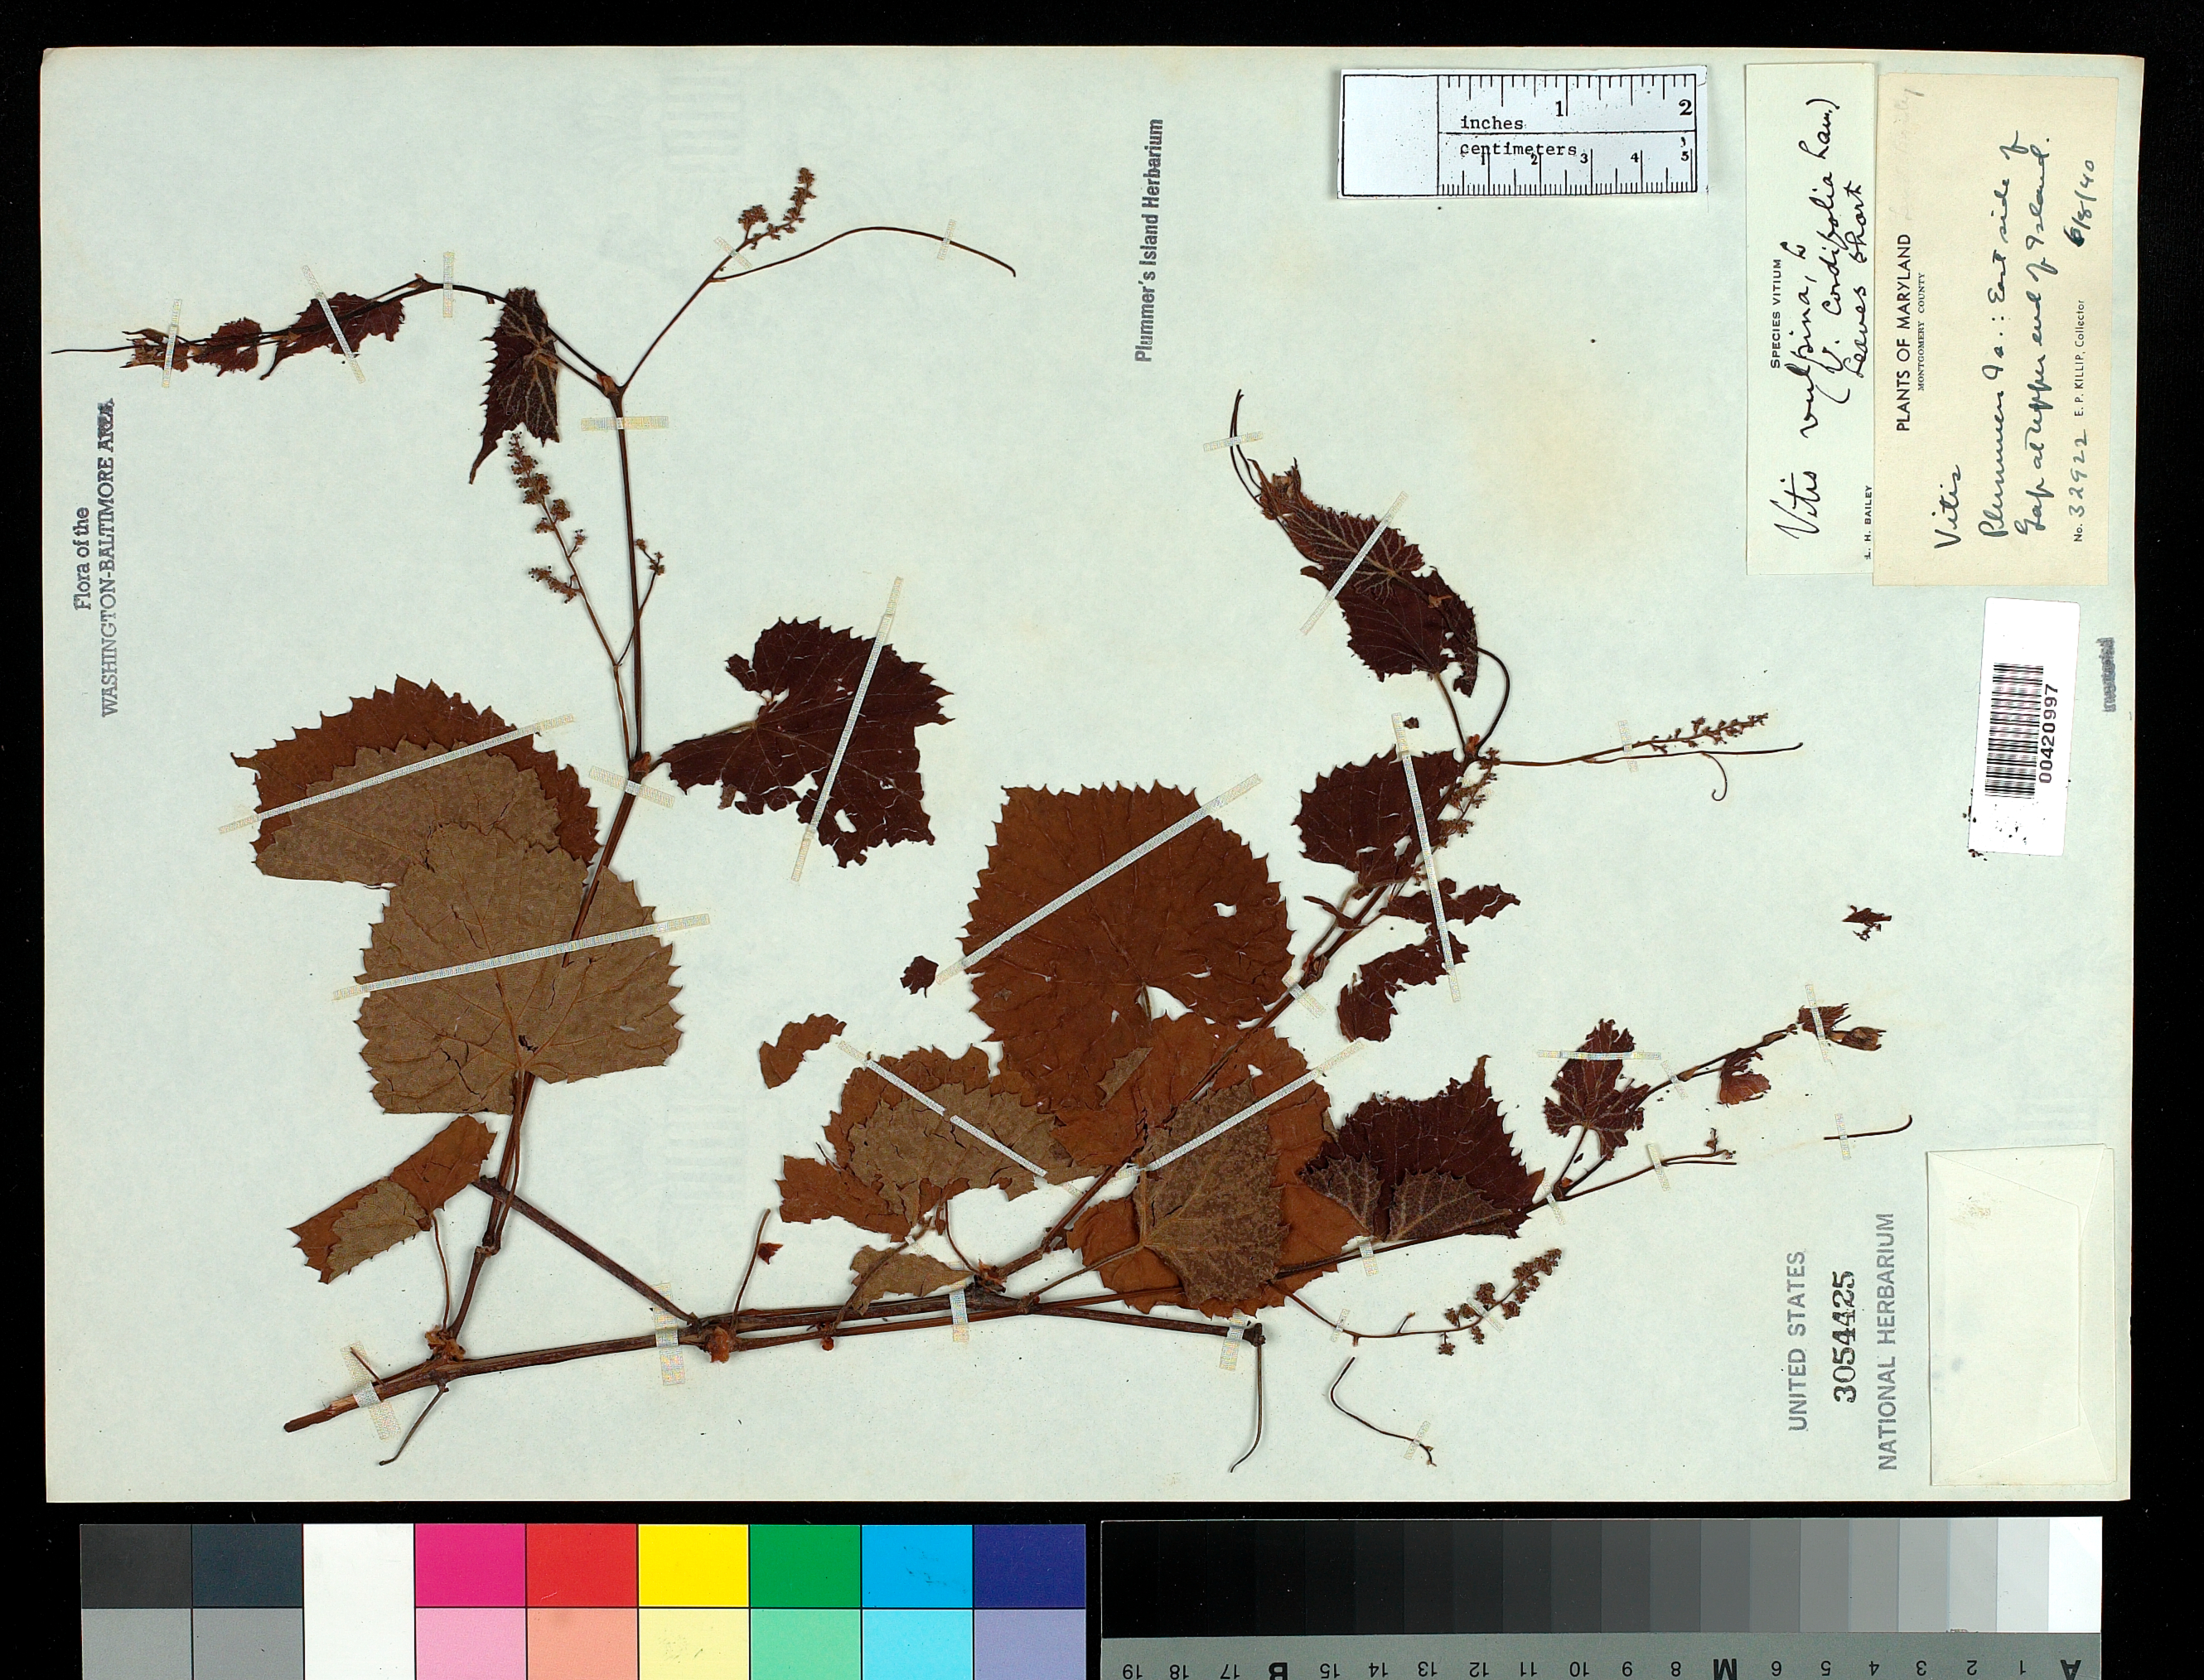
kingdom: Plantae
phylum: Tracheophyta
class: Magnoliopsida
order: Vitales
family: Vitaceae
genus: Vitis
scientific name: Vitis vulpina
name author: L.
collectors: E. P. Killip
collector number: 32922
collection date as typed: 08 Jun 1940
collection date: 1940-06-08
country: United States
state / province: Maryland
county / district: Montgomery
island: Plummers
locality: Plummer's Island; east side of Gap at upper end C. & O. Canal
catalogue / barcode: US 3054425